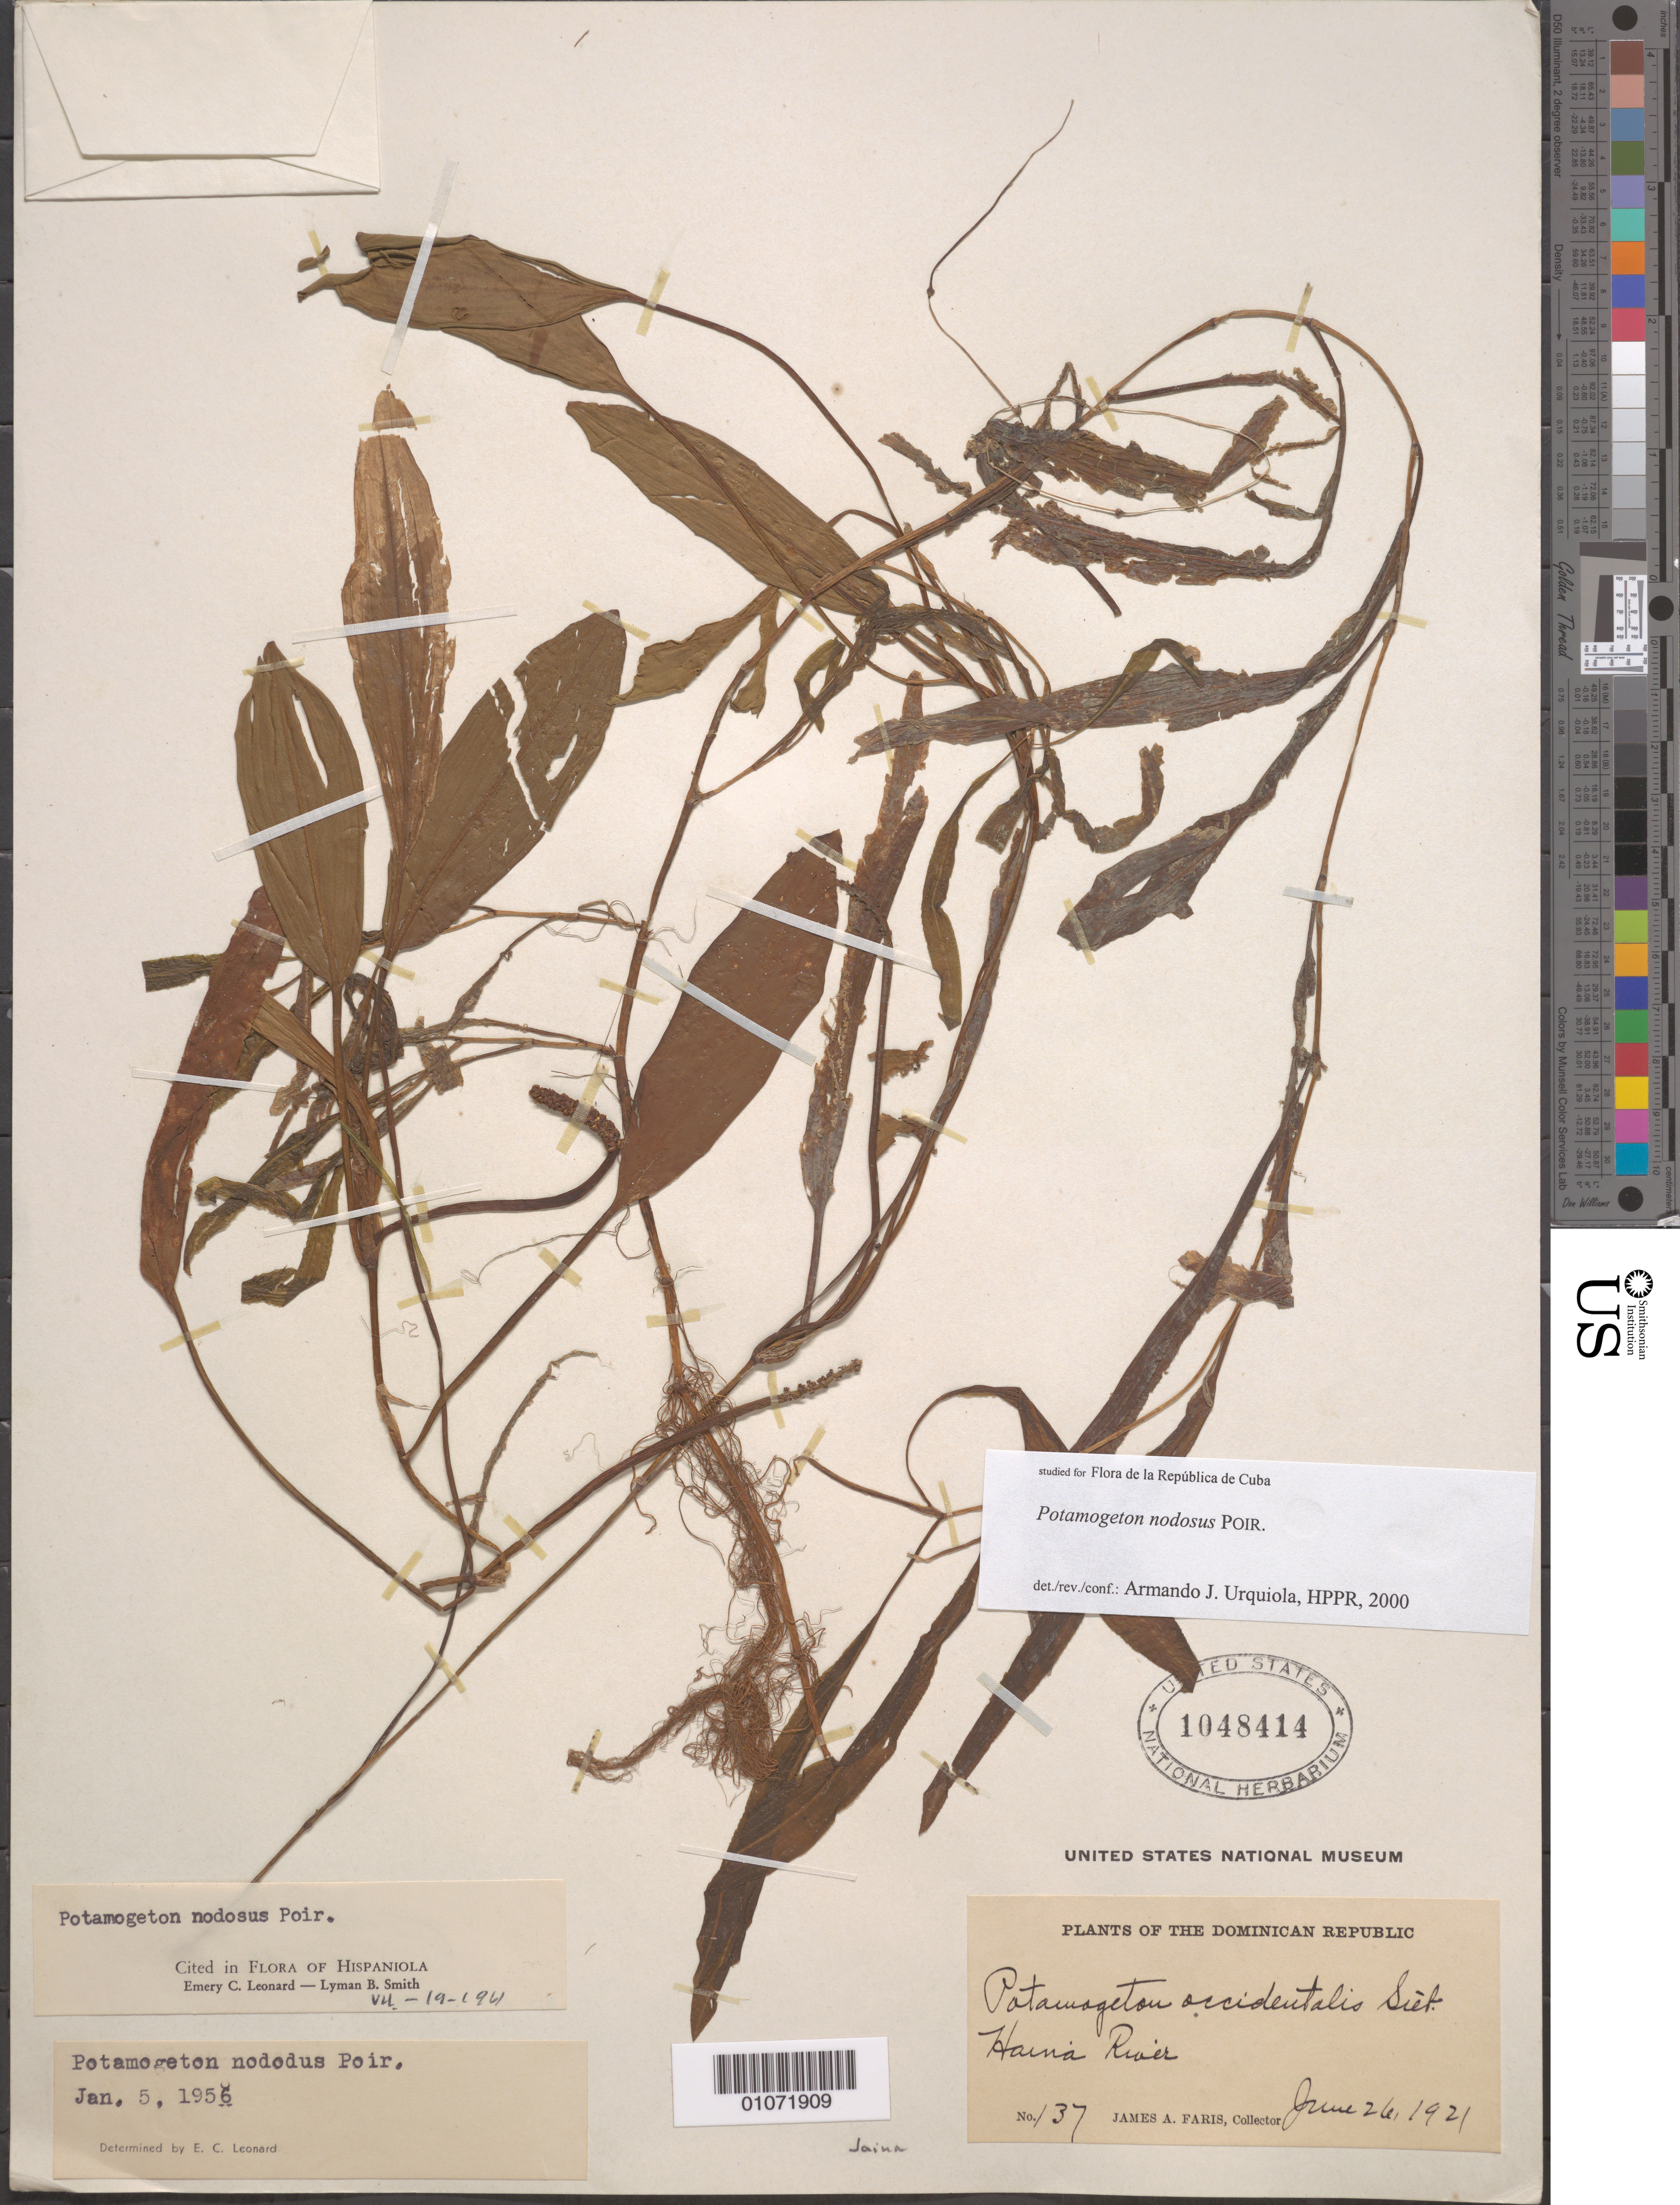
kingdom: Plantae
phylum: Tracheophyta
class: Liliopsida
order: Alismatales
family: Potamogetonaceae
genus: Potamogeton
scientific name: Potamogeton nodosus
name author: Poir.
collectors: J. Faris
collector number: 137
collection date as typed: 26 Jun 1921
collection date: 1921-06-26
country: Dominican Republic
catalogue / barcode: US 1048414